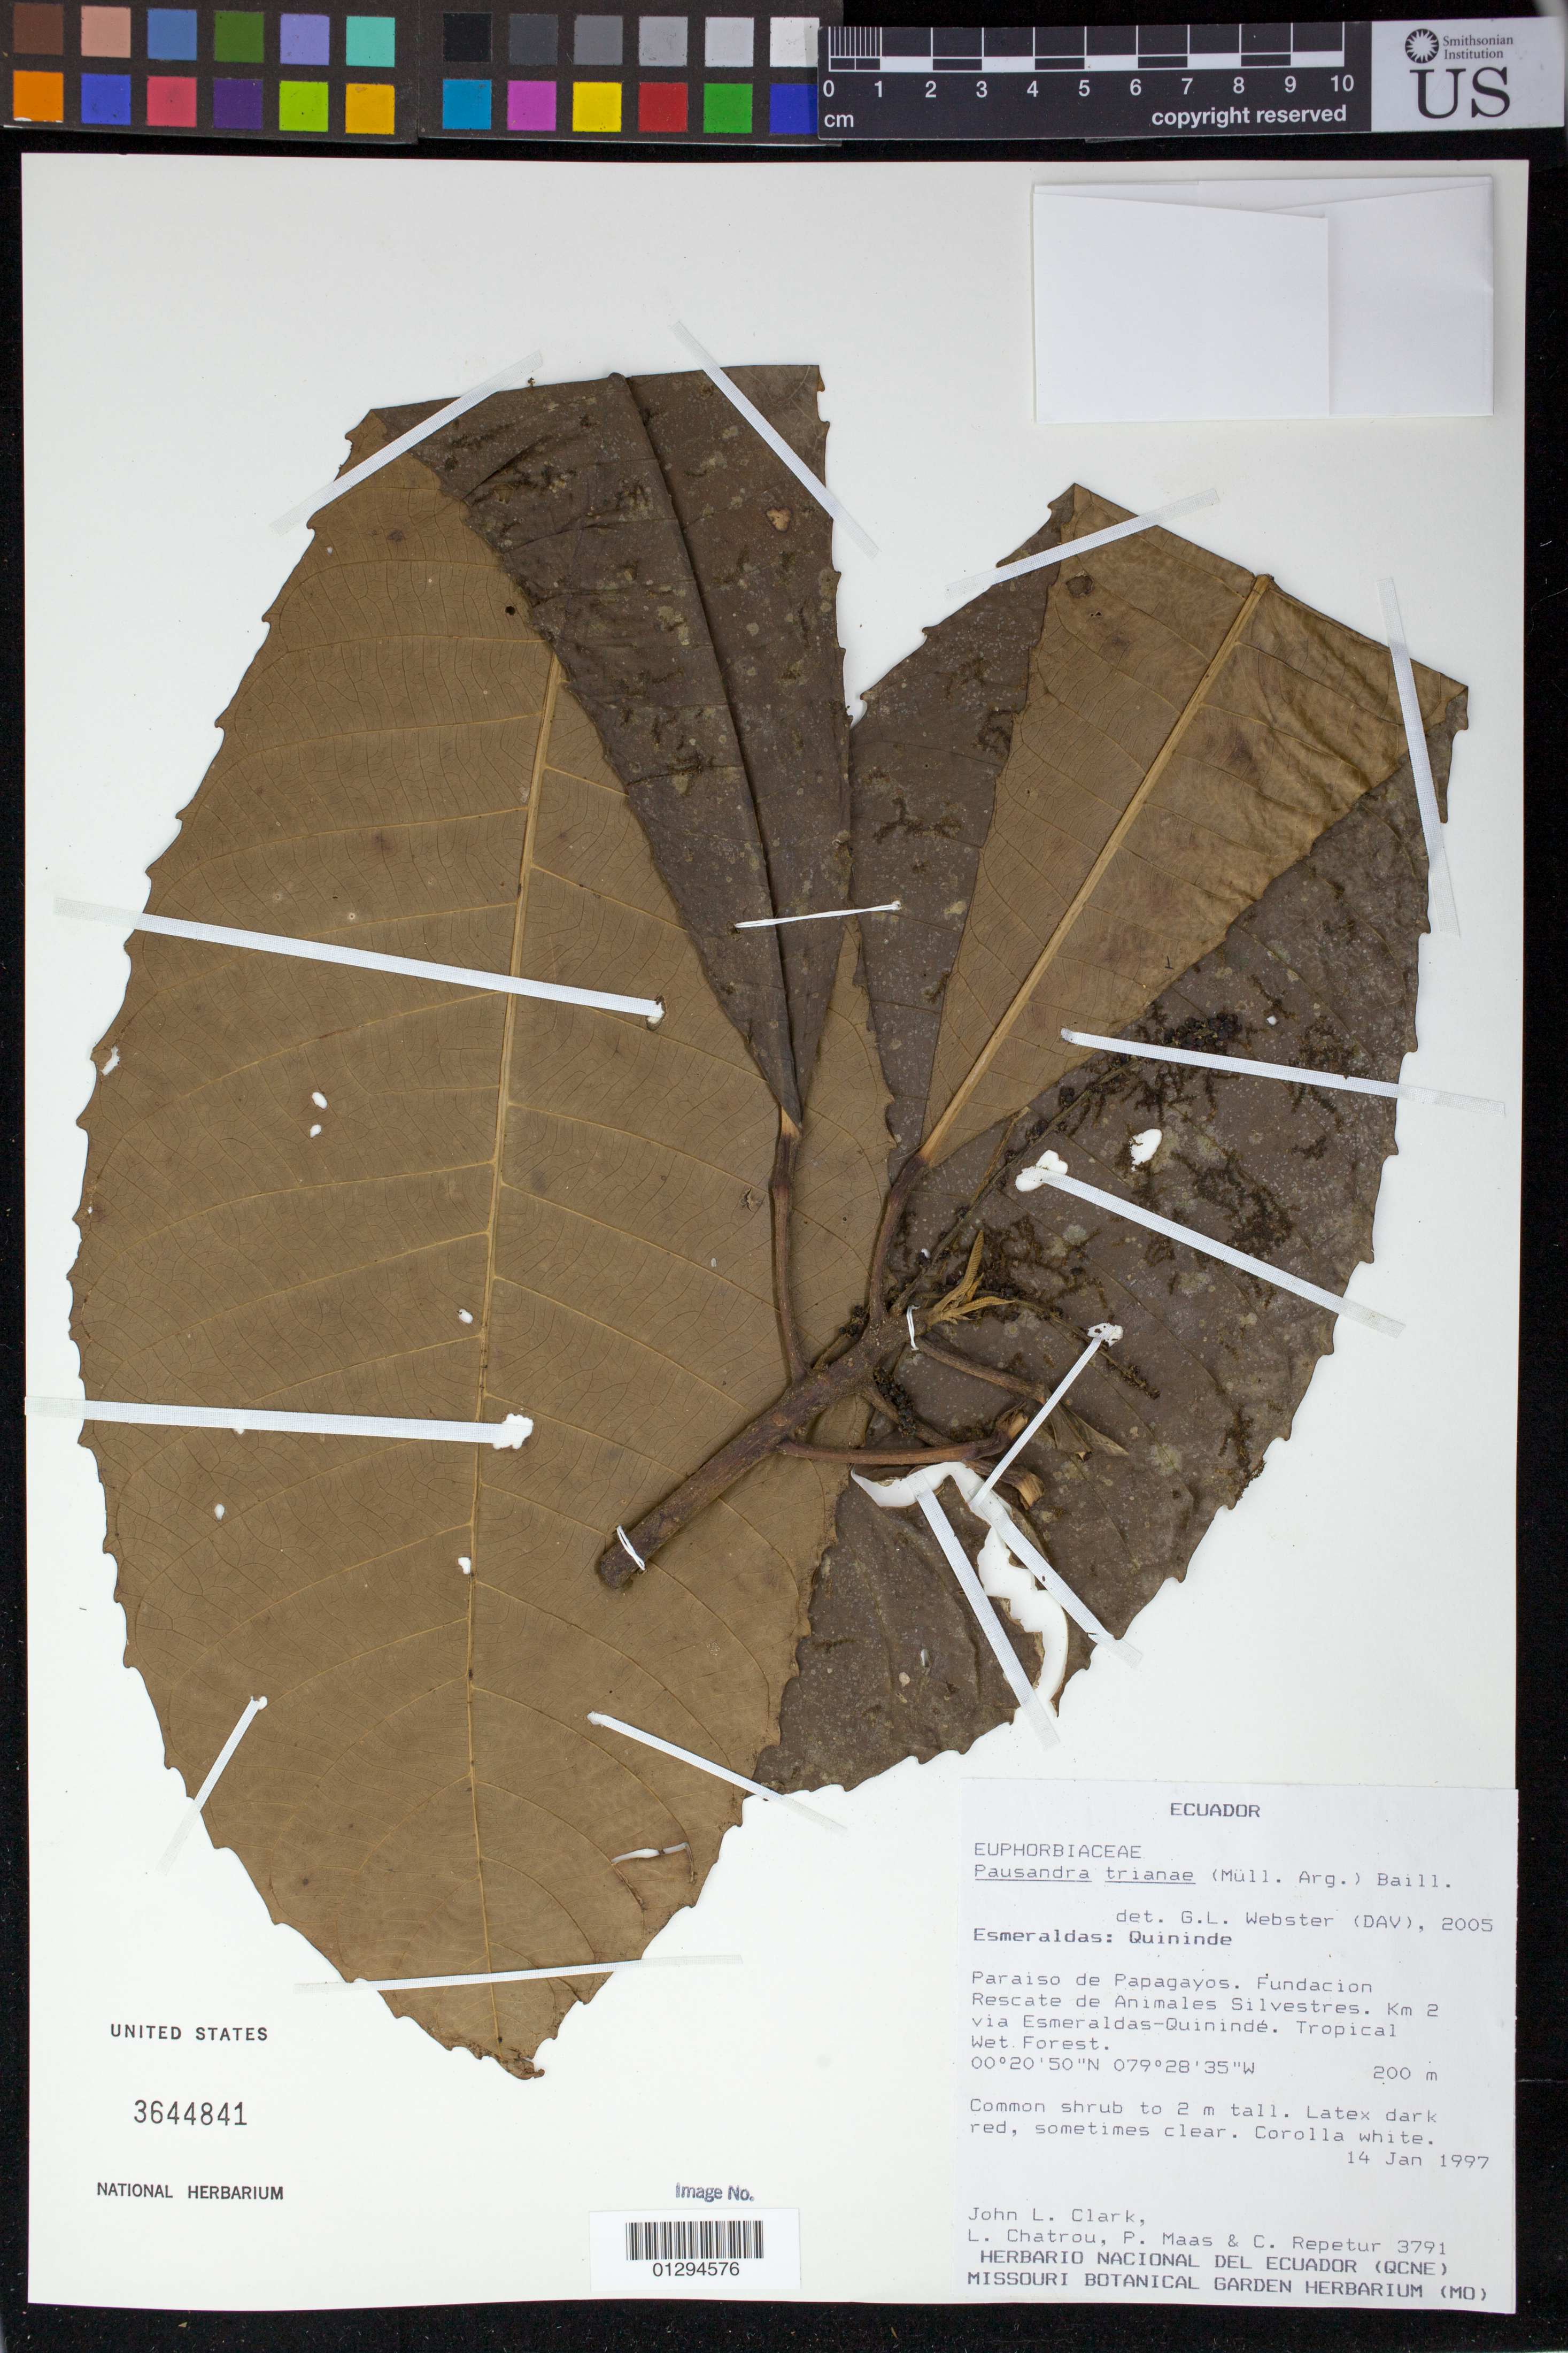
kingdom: Plantae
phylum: Tracheophyta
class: Magnoliopsida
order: Malpighiales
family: Euphorbiaceae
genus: Pausandra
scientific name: Pausandra trianae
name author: (Müll. Arg.) Baill.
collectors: J. L. Clark, L. W. Chatrou, P. Maas & C. Repetur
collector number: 3791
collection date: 1997-01-14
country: Ecuador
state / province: Esmeraldas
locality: Quininde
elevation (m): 200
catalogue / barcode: US 3644841